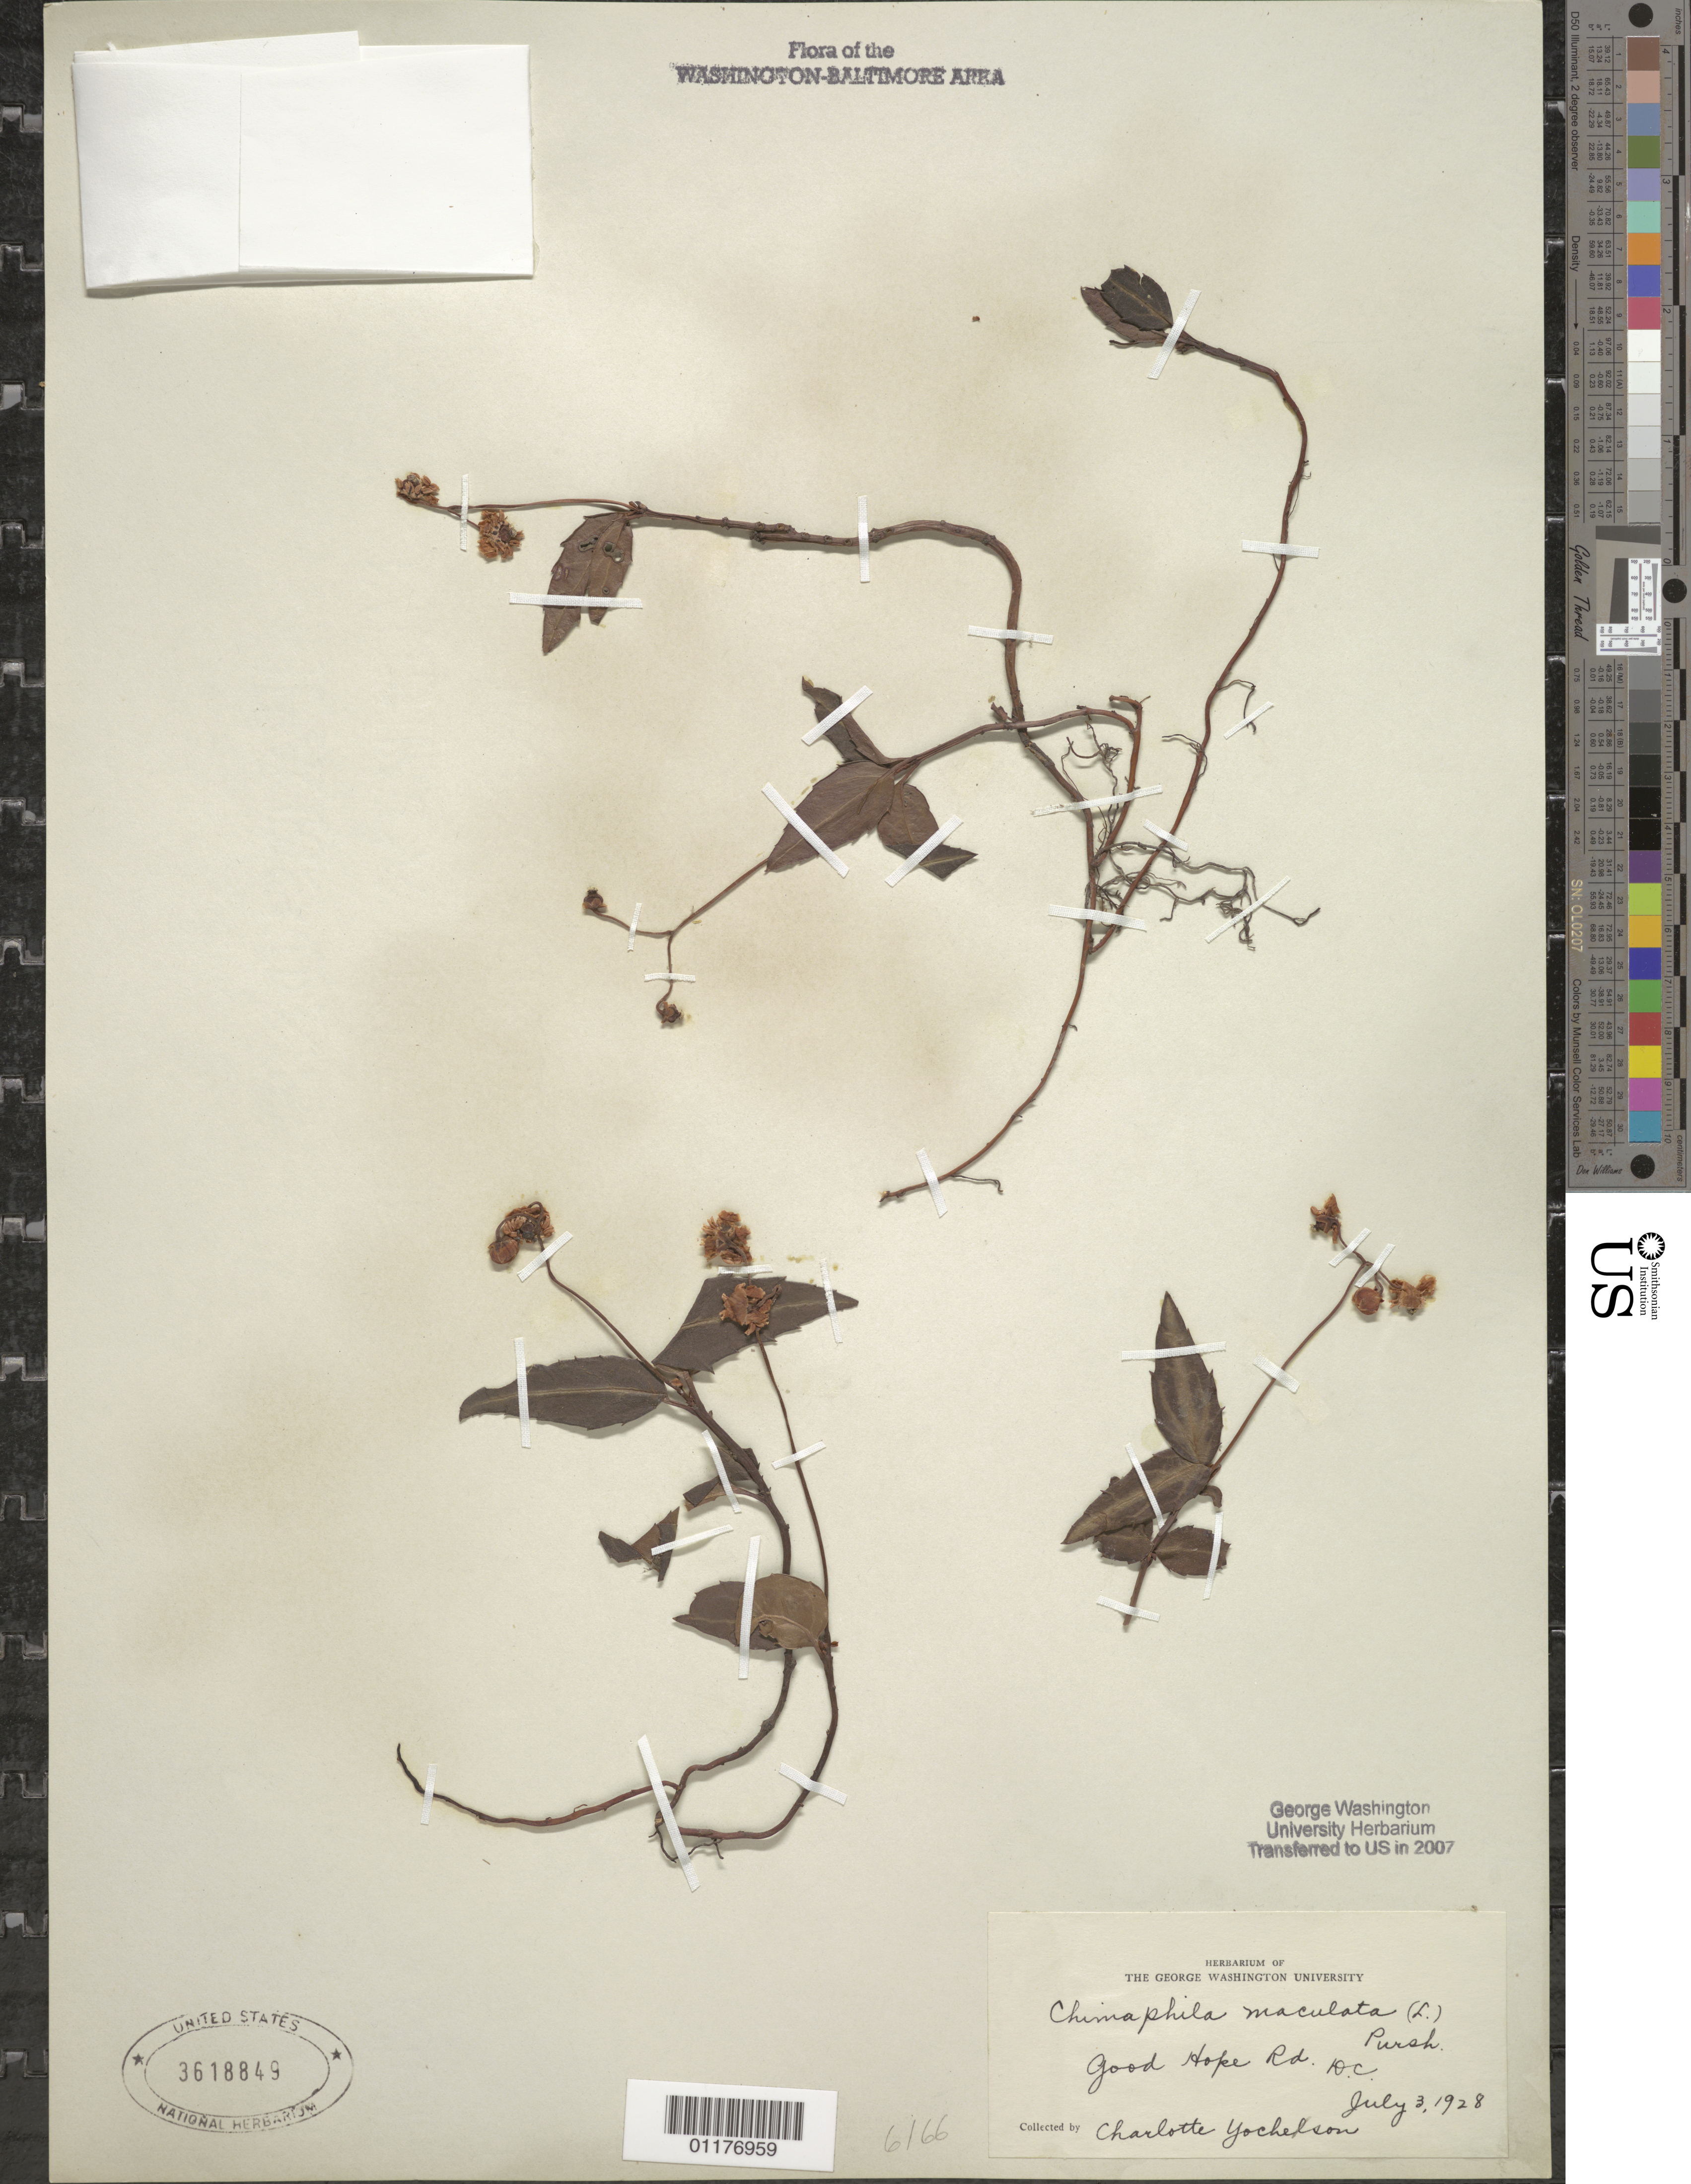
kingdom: Plantae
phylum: Tracheophyta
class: Magnoliopsida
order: Ericales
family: Ericaceae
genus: Chimaphila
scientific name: Chimaphila maculata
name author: (L.) Pursh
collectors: C. Yochelson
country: United States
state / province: District of Columbia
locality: Good Hope Rd.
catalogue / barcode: US 3618849